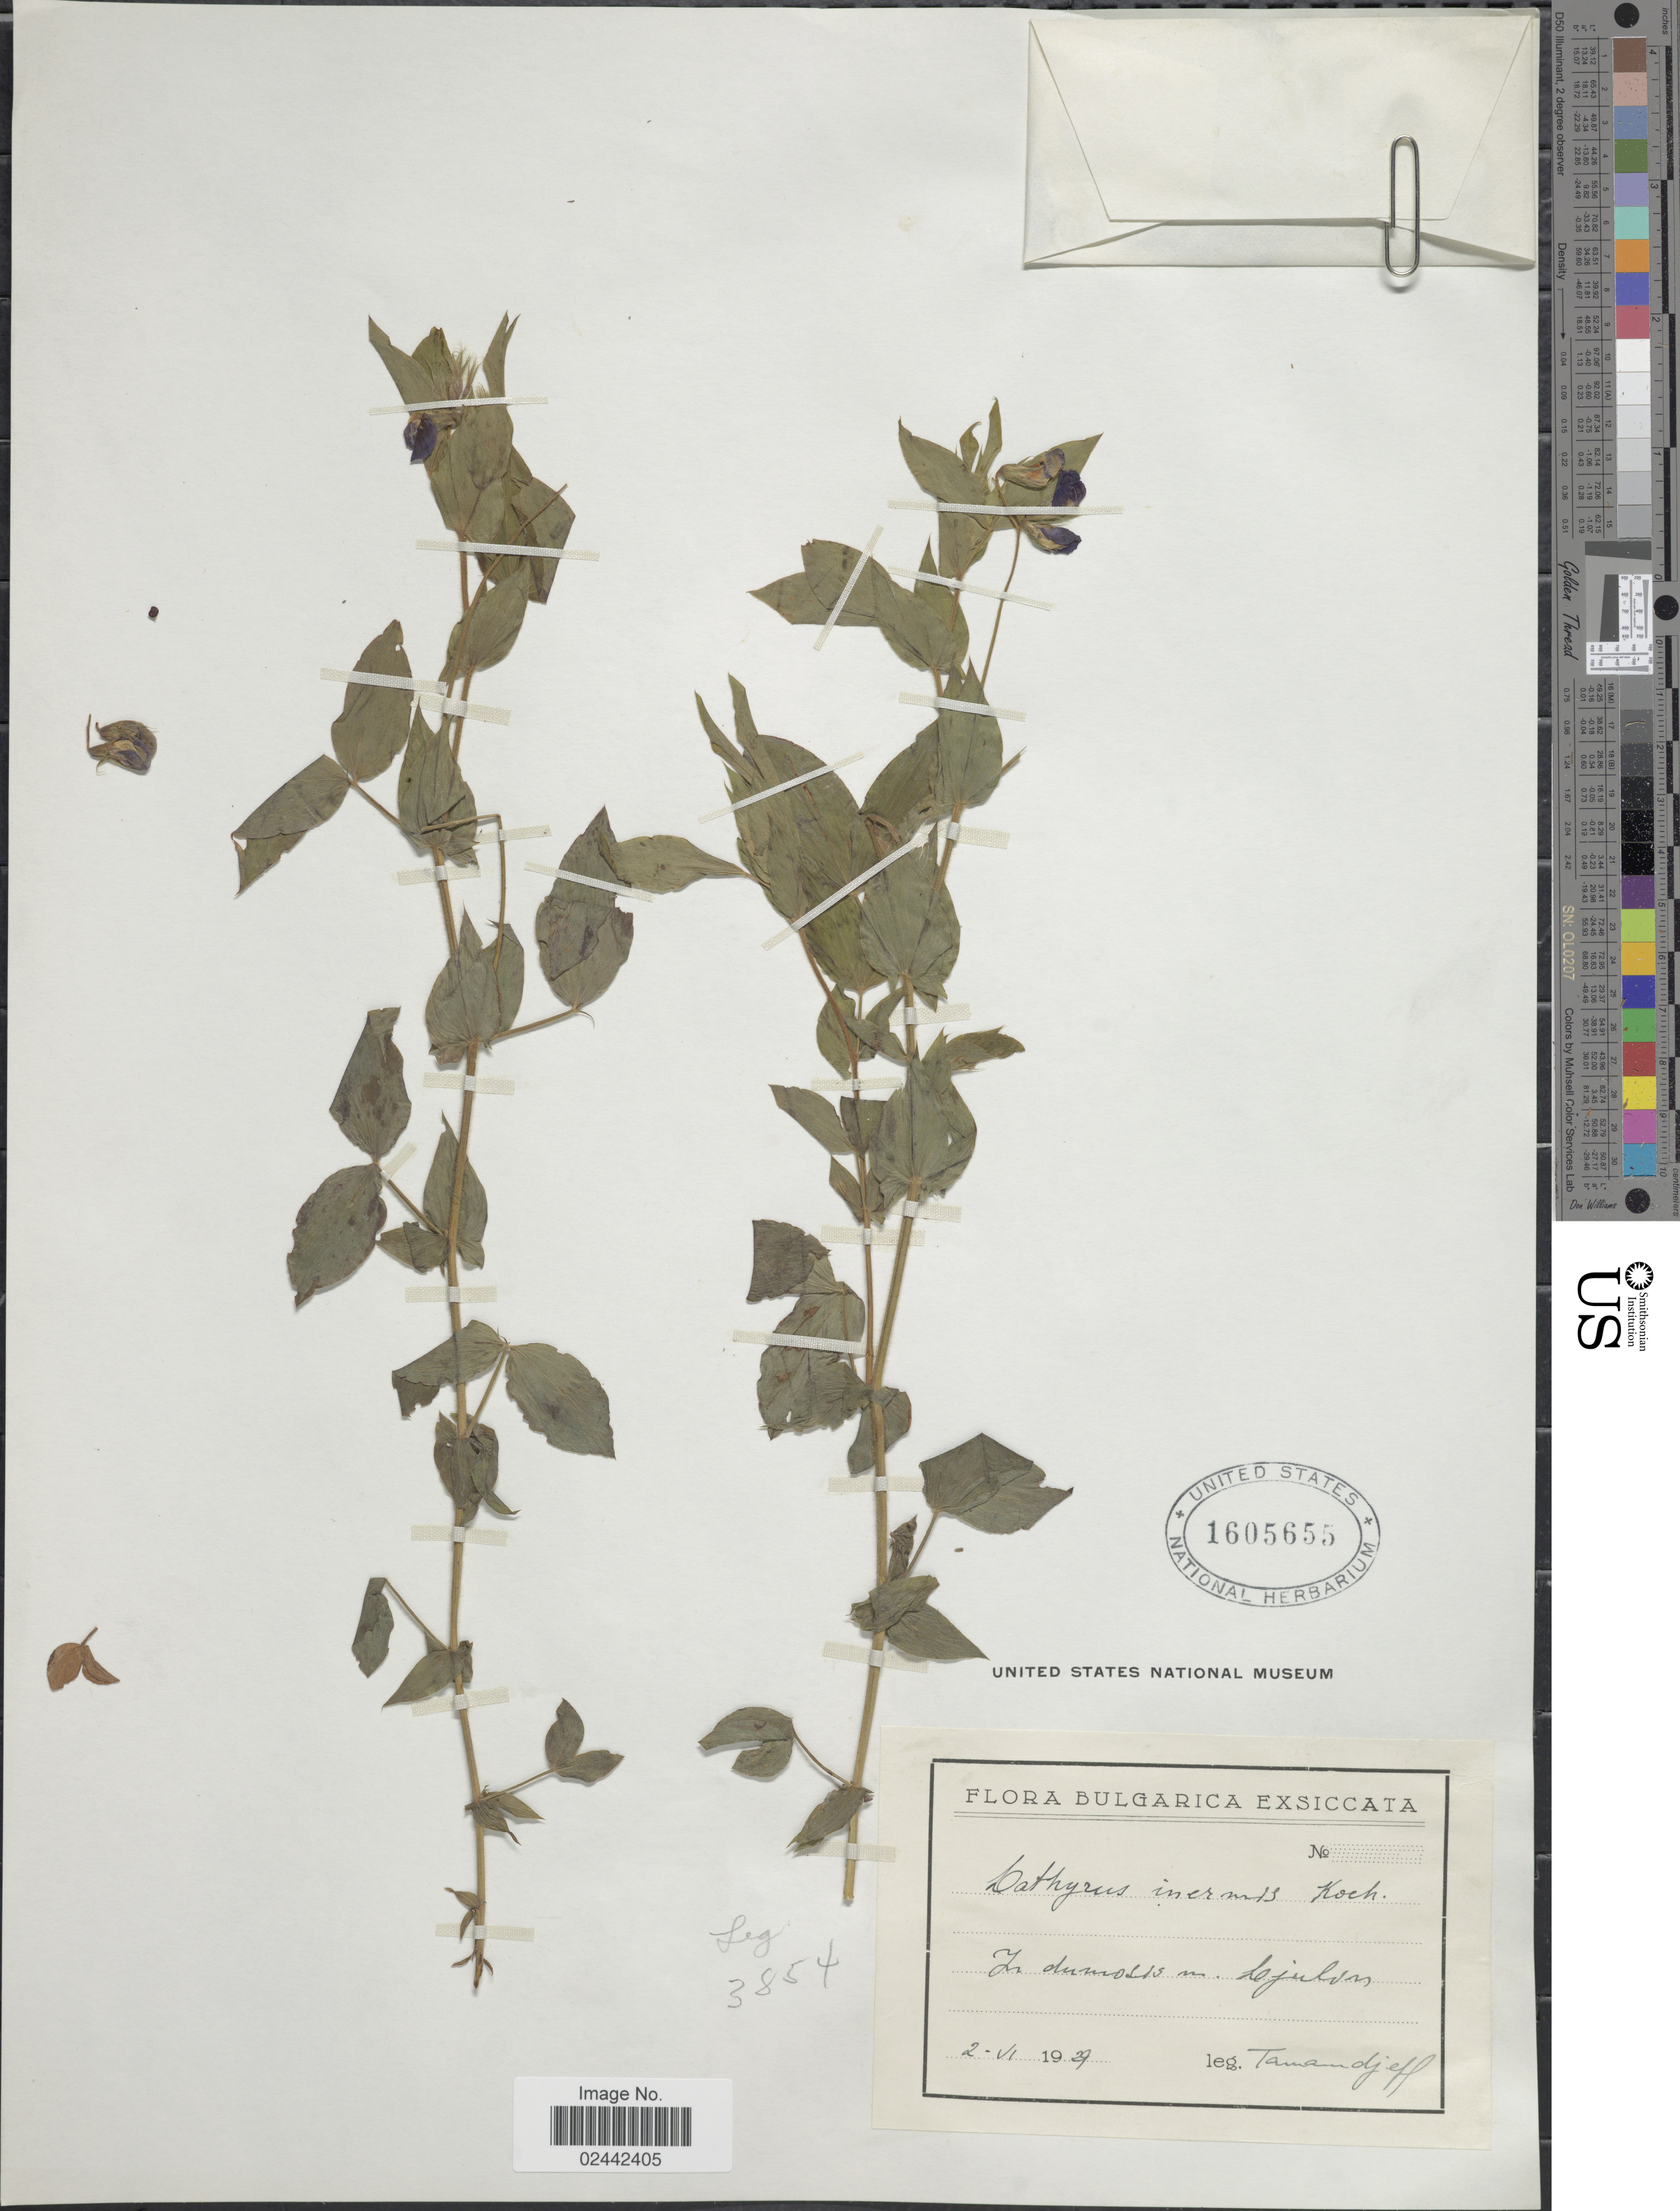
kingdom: Plantae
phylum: Tracheophyta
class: Magnoliopsida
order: Fabales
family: Fabaceae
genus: Lathyrus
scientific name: Lathyrus laxiflorus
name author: (Desf.) Kuntze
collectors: -. Tamandjeff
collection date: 1929-06-02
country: Bulgaria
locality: Bulgarica. In dumosis m. Ljulin.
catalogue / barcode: US 1605655